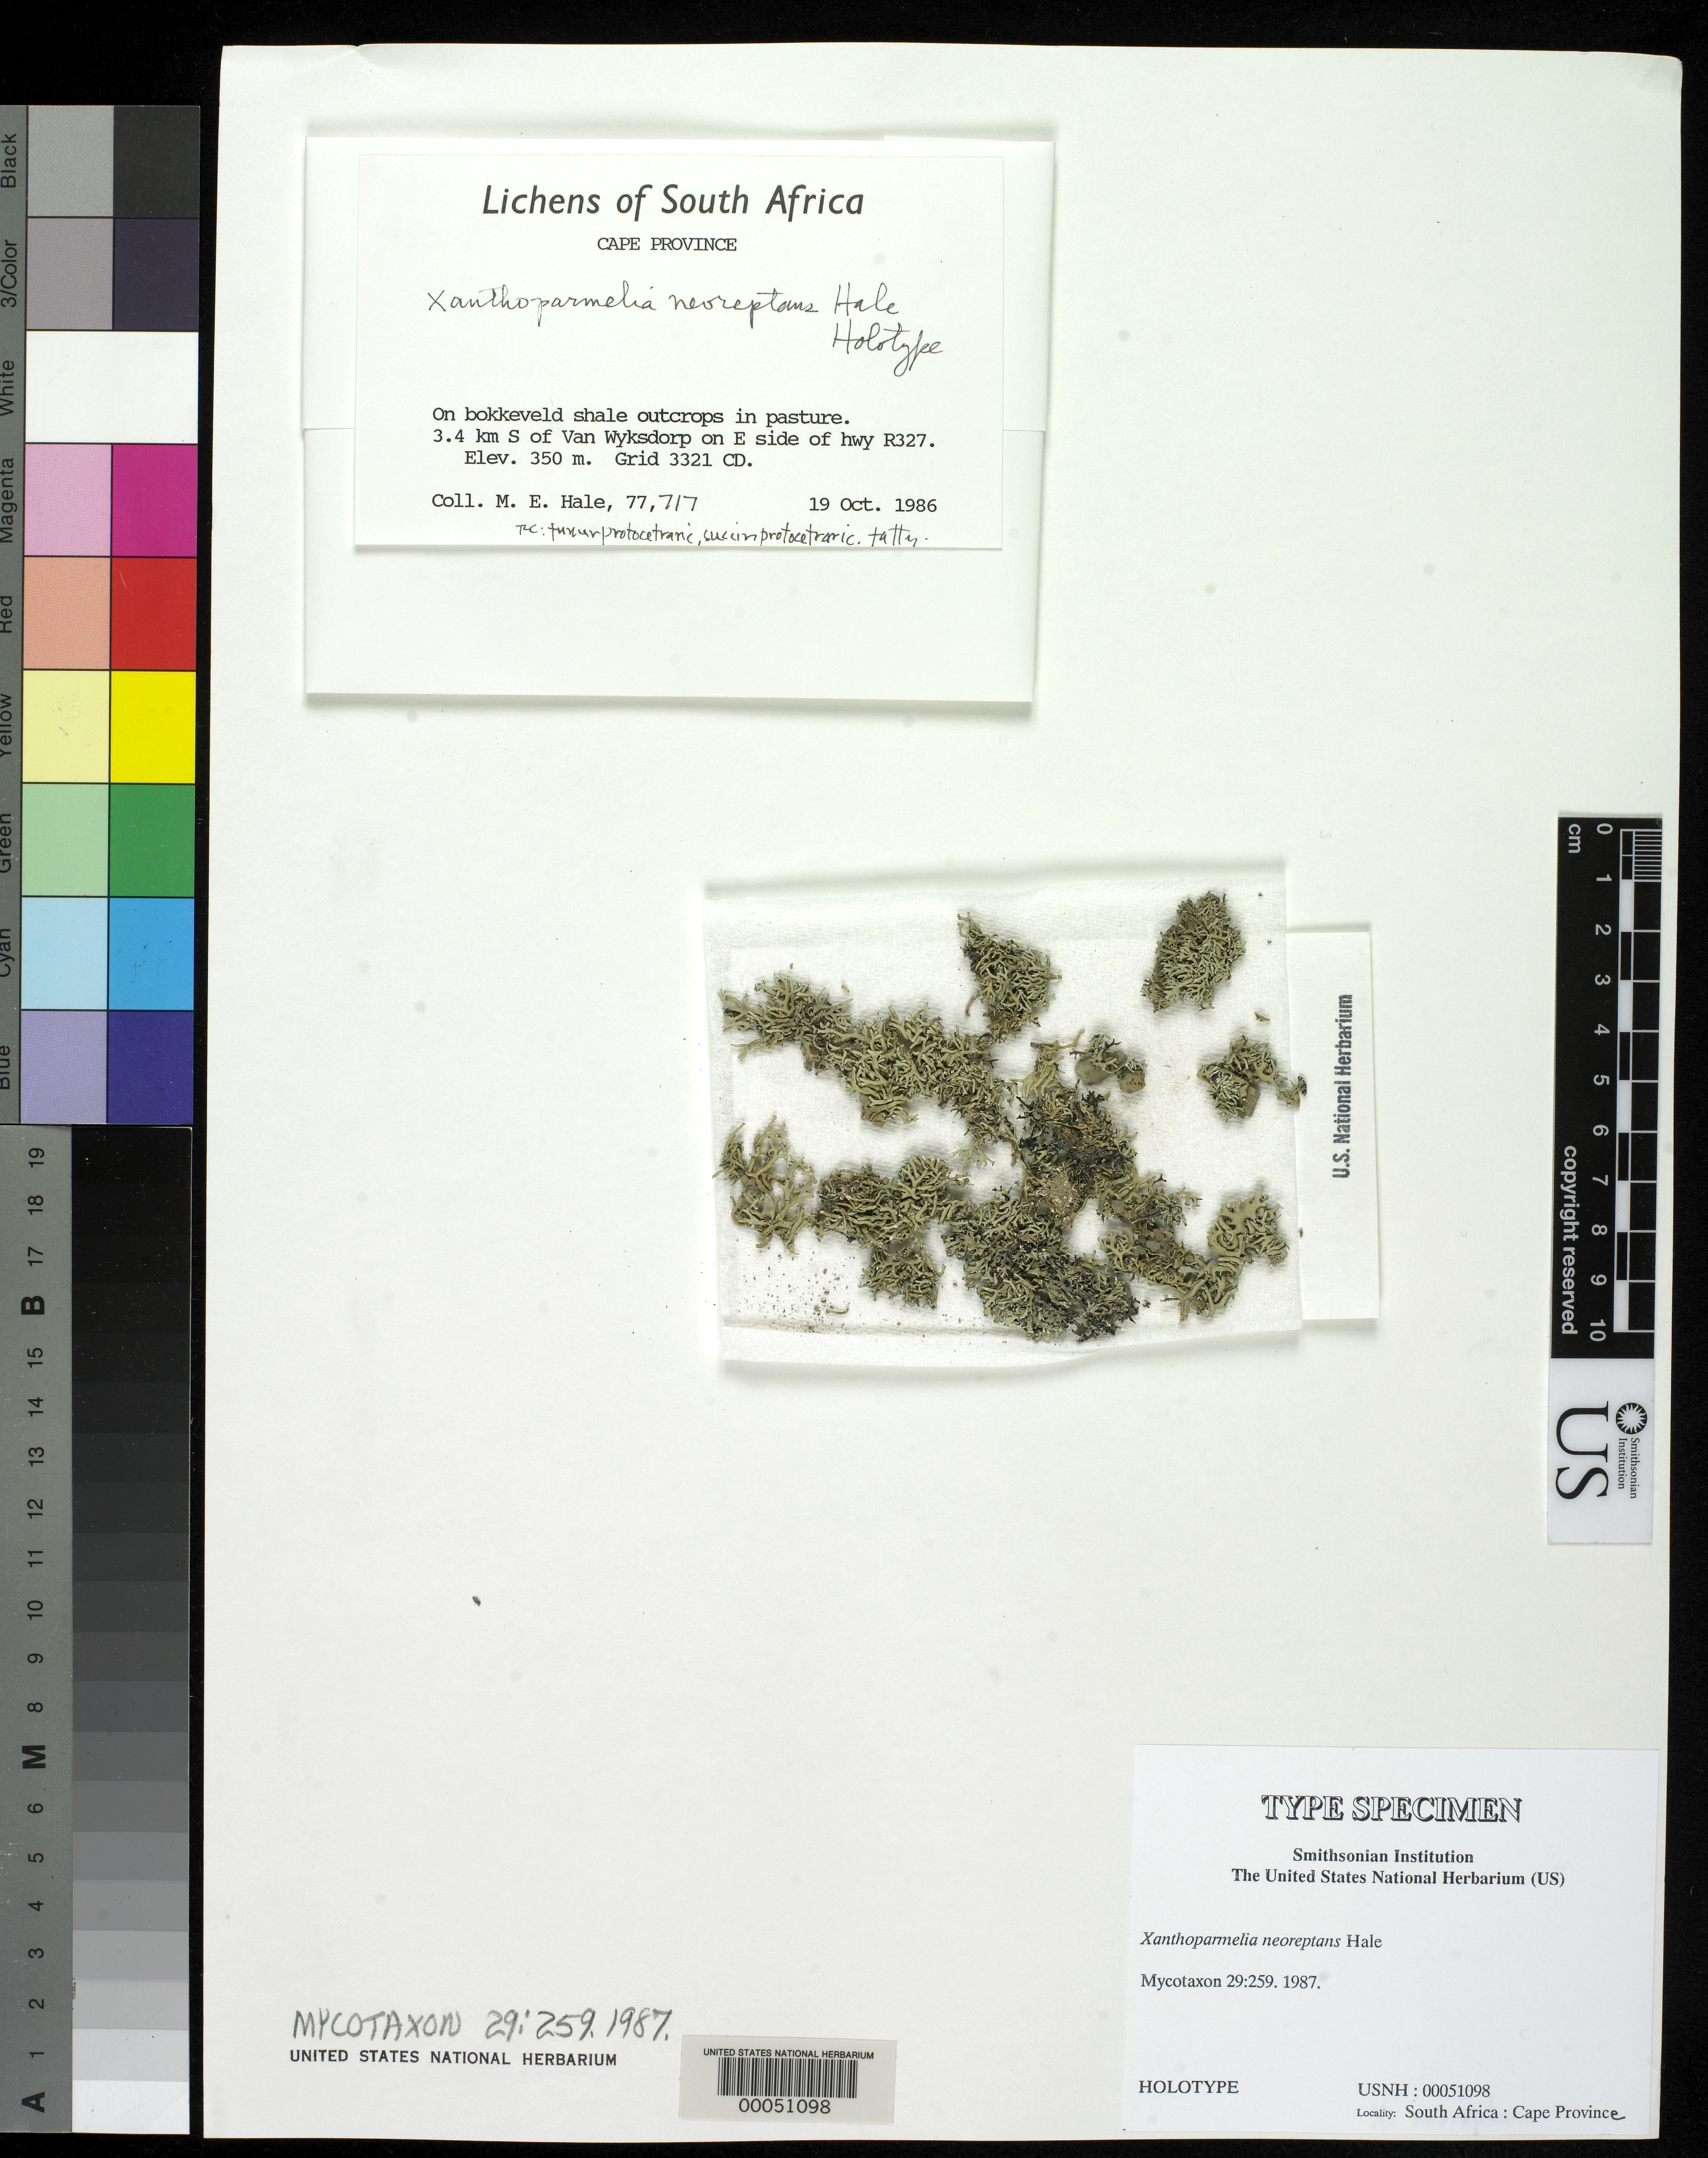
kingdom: Fungi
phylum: Ascomycota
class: Lecanoromycetes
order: Lecanorales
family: Parmeliaceae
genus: Xanthoparmelia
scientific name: Xanthoparmelia neoreptans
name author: Hale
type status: Holotype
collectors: M. Hale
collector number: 77717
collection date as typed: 19 Oct 1986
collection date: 1986-10-19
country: South Africa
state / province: Western Cape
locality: Grid 3321 CD. 3.4 km S of Van Wyksdorp on E side of Hwy R327, on Bokkeveld shale outcrops in pasture.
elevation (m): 350